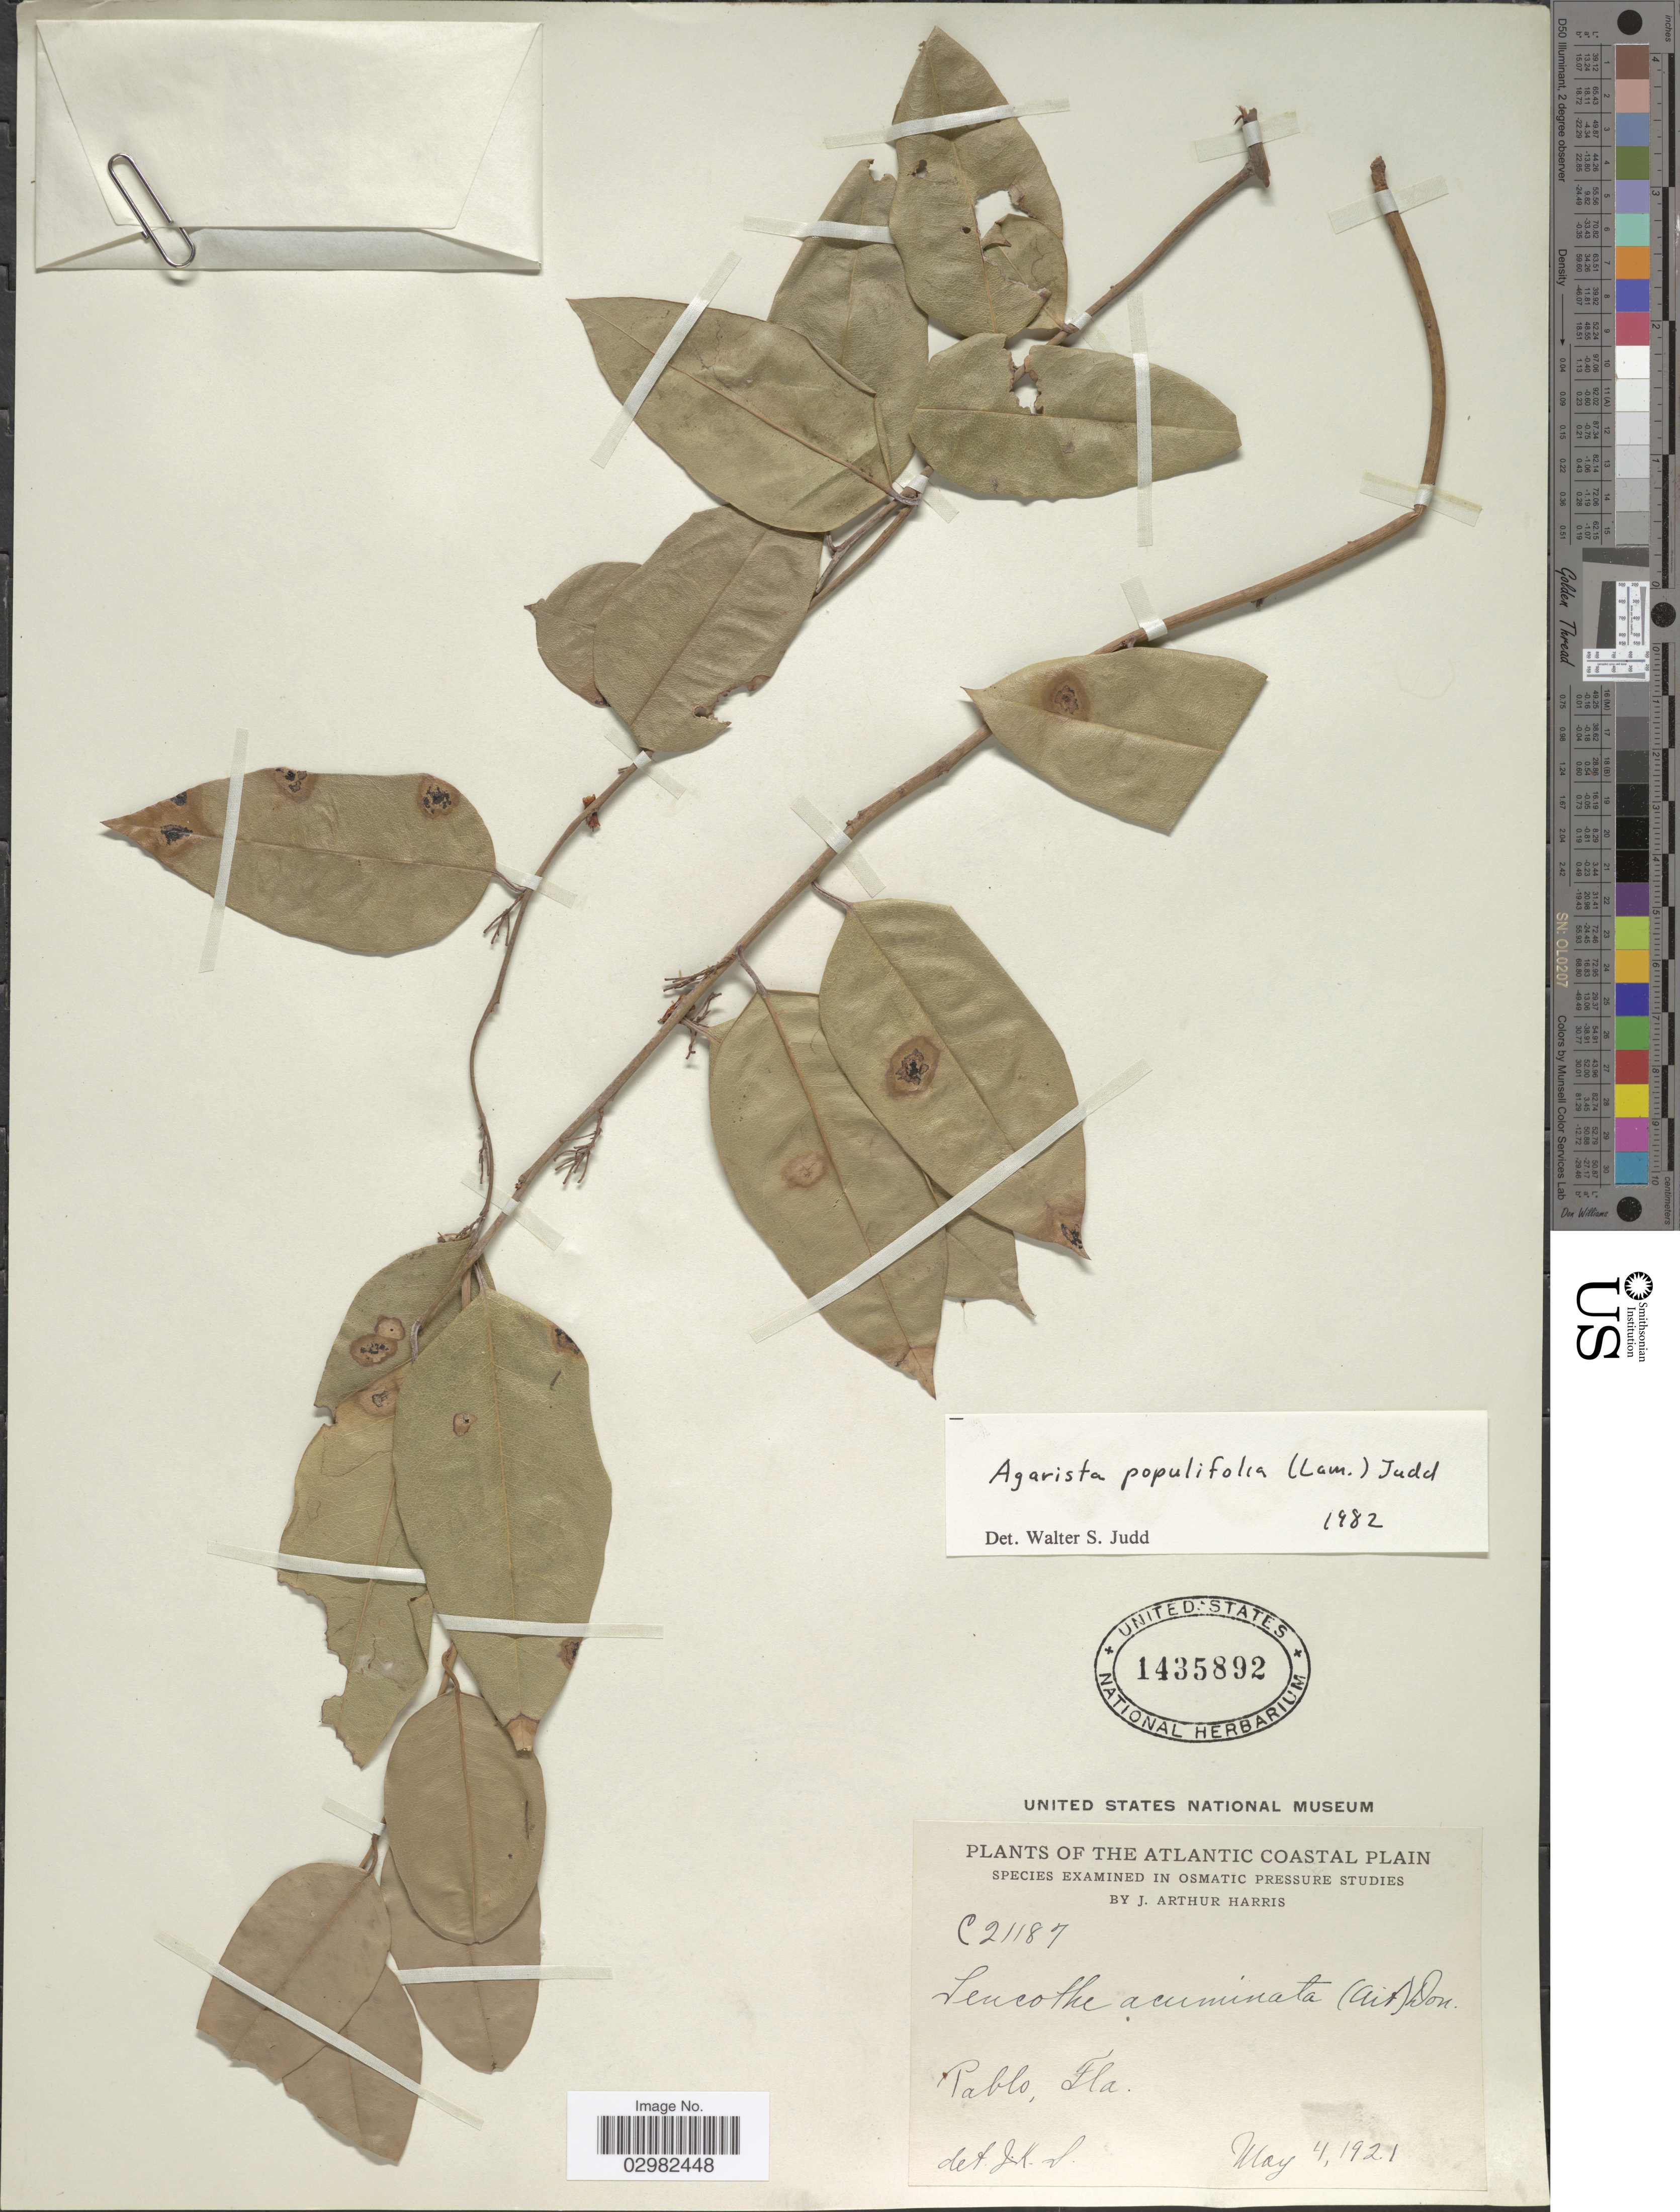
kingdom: Plantae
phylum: Tracheophyta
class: Magnoliopsida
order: Ericales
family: Ericaceae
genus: Leucothoe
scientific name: Leucothoë acuminata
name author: (Aiton) G. Don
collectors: J. A. Harris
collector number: C21187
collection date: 1921-05-04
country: United States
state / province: Florida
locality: The Atlantic Coastal Plain, Pablo.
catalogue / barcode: US 1435892